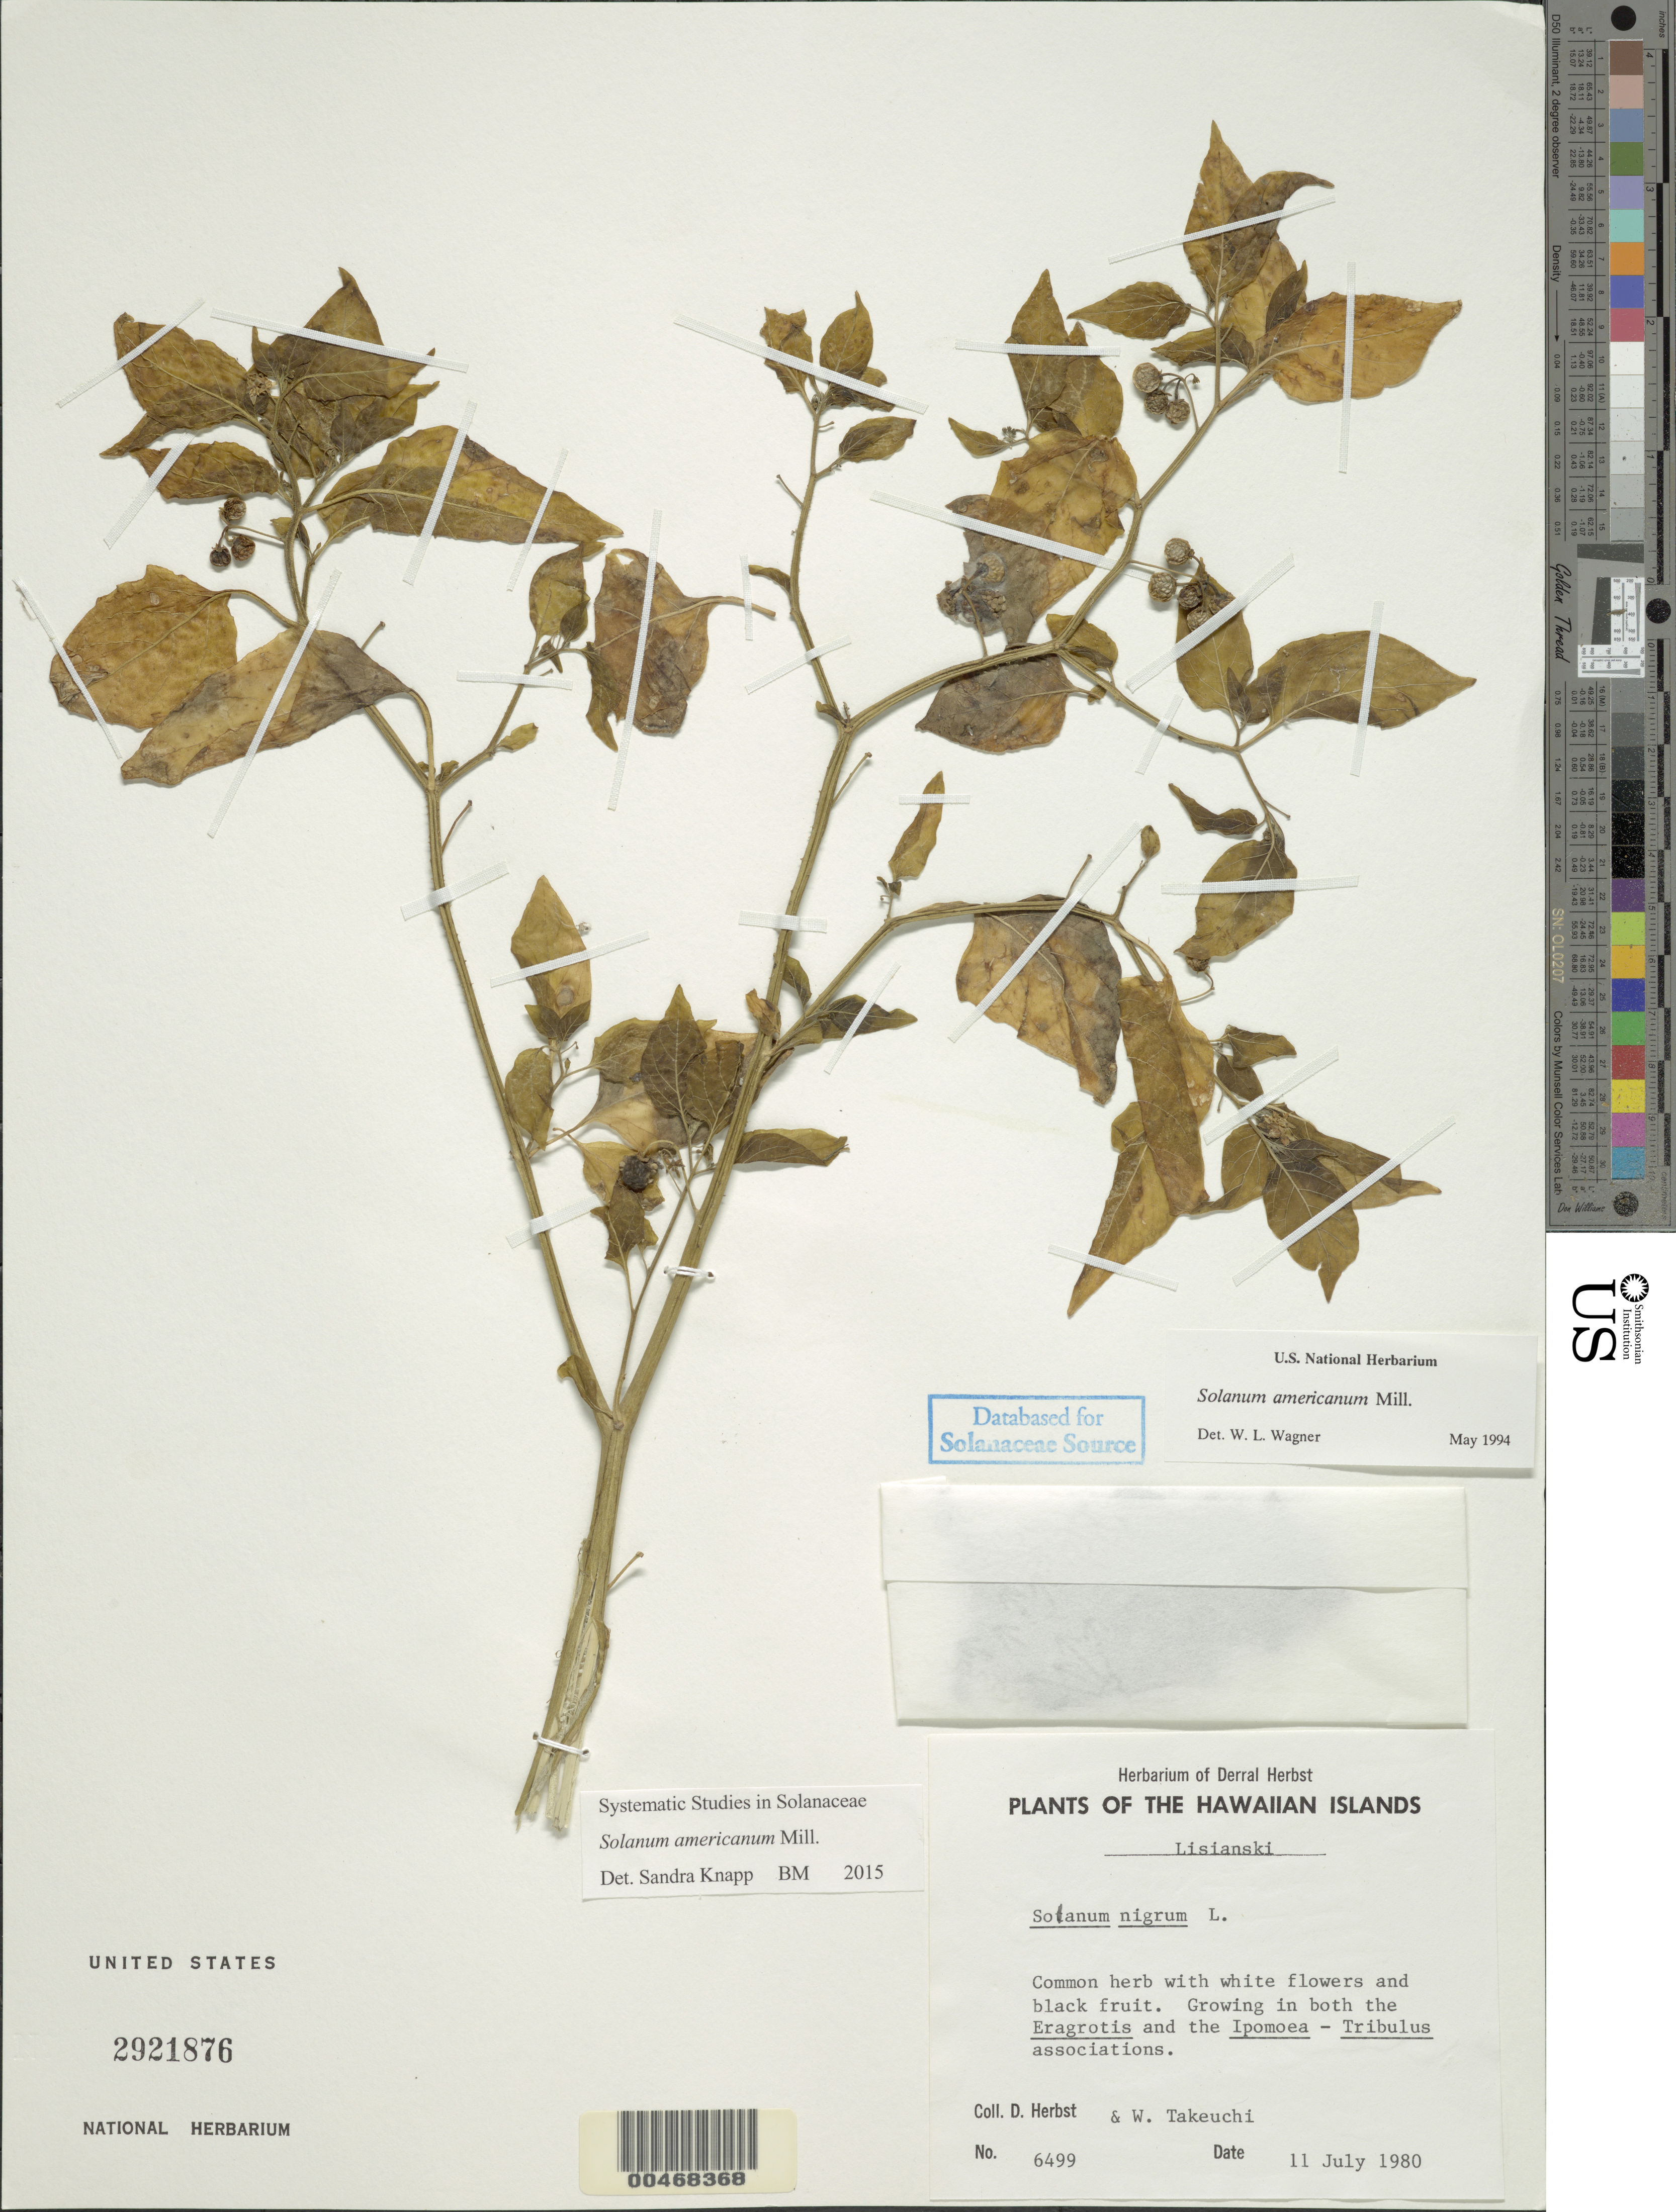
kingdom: Plantae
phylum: Tracheophyta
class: Magnoliopsida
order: Solanales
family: Solanaceae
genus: Solanum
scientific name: Solanum americanum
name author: Mill.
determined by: Wagner, W. L., (BOT), Smithsonian Institution - National Museum of Natural History (UNITED STATES)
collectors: D. R. Herbst & W. N. Takeuchi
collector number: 6499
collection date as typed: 11 Jul 1980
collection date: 1980-07-11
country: United States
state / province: Hawaii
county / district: Honolulu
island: Lisianski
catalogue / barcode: US 2921876